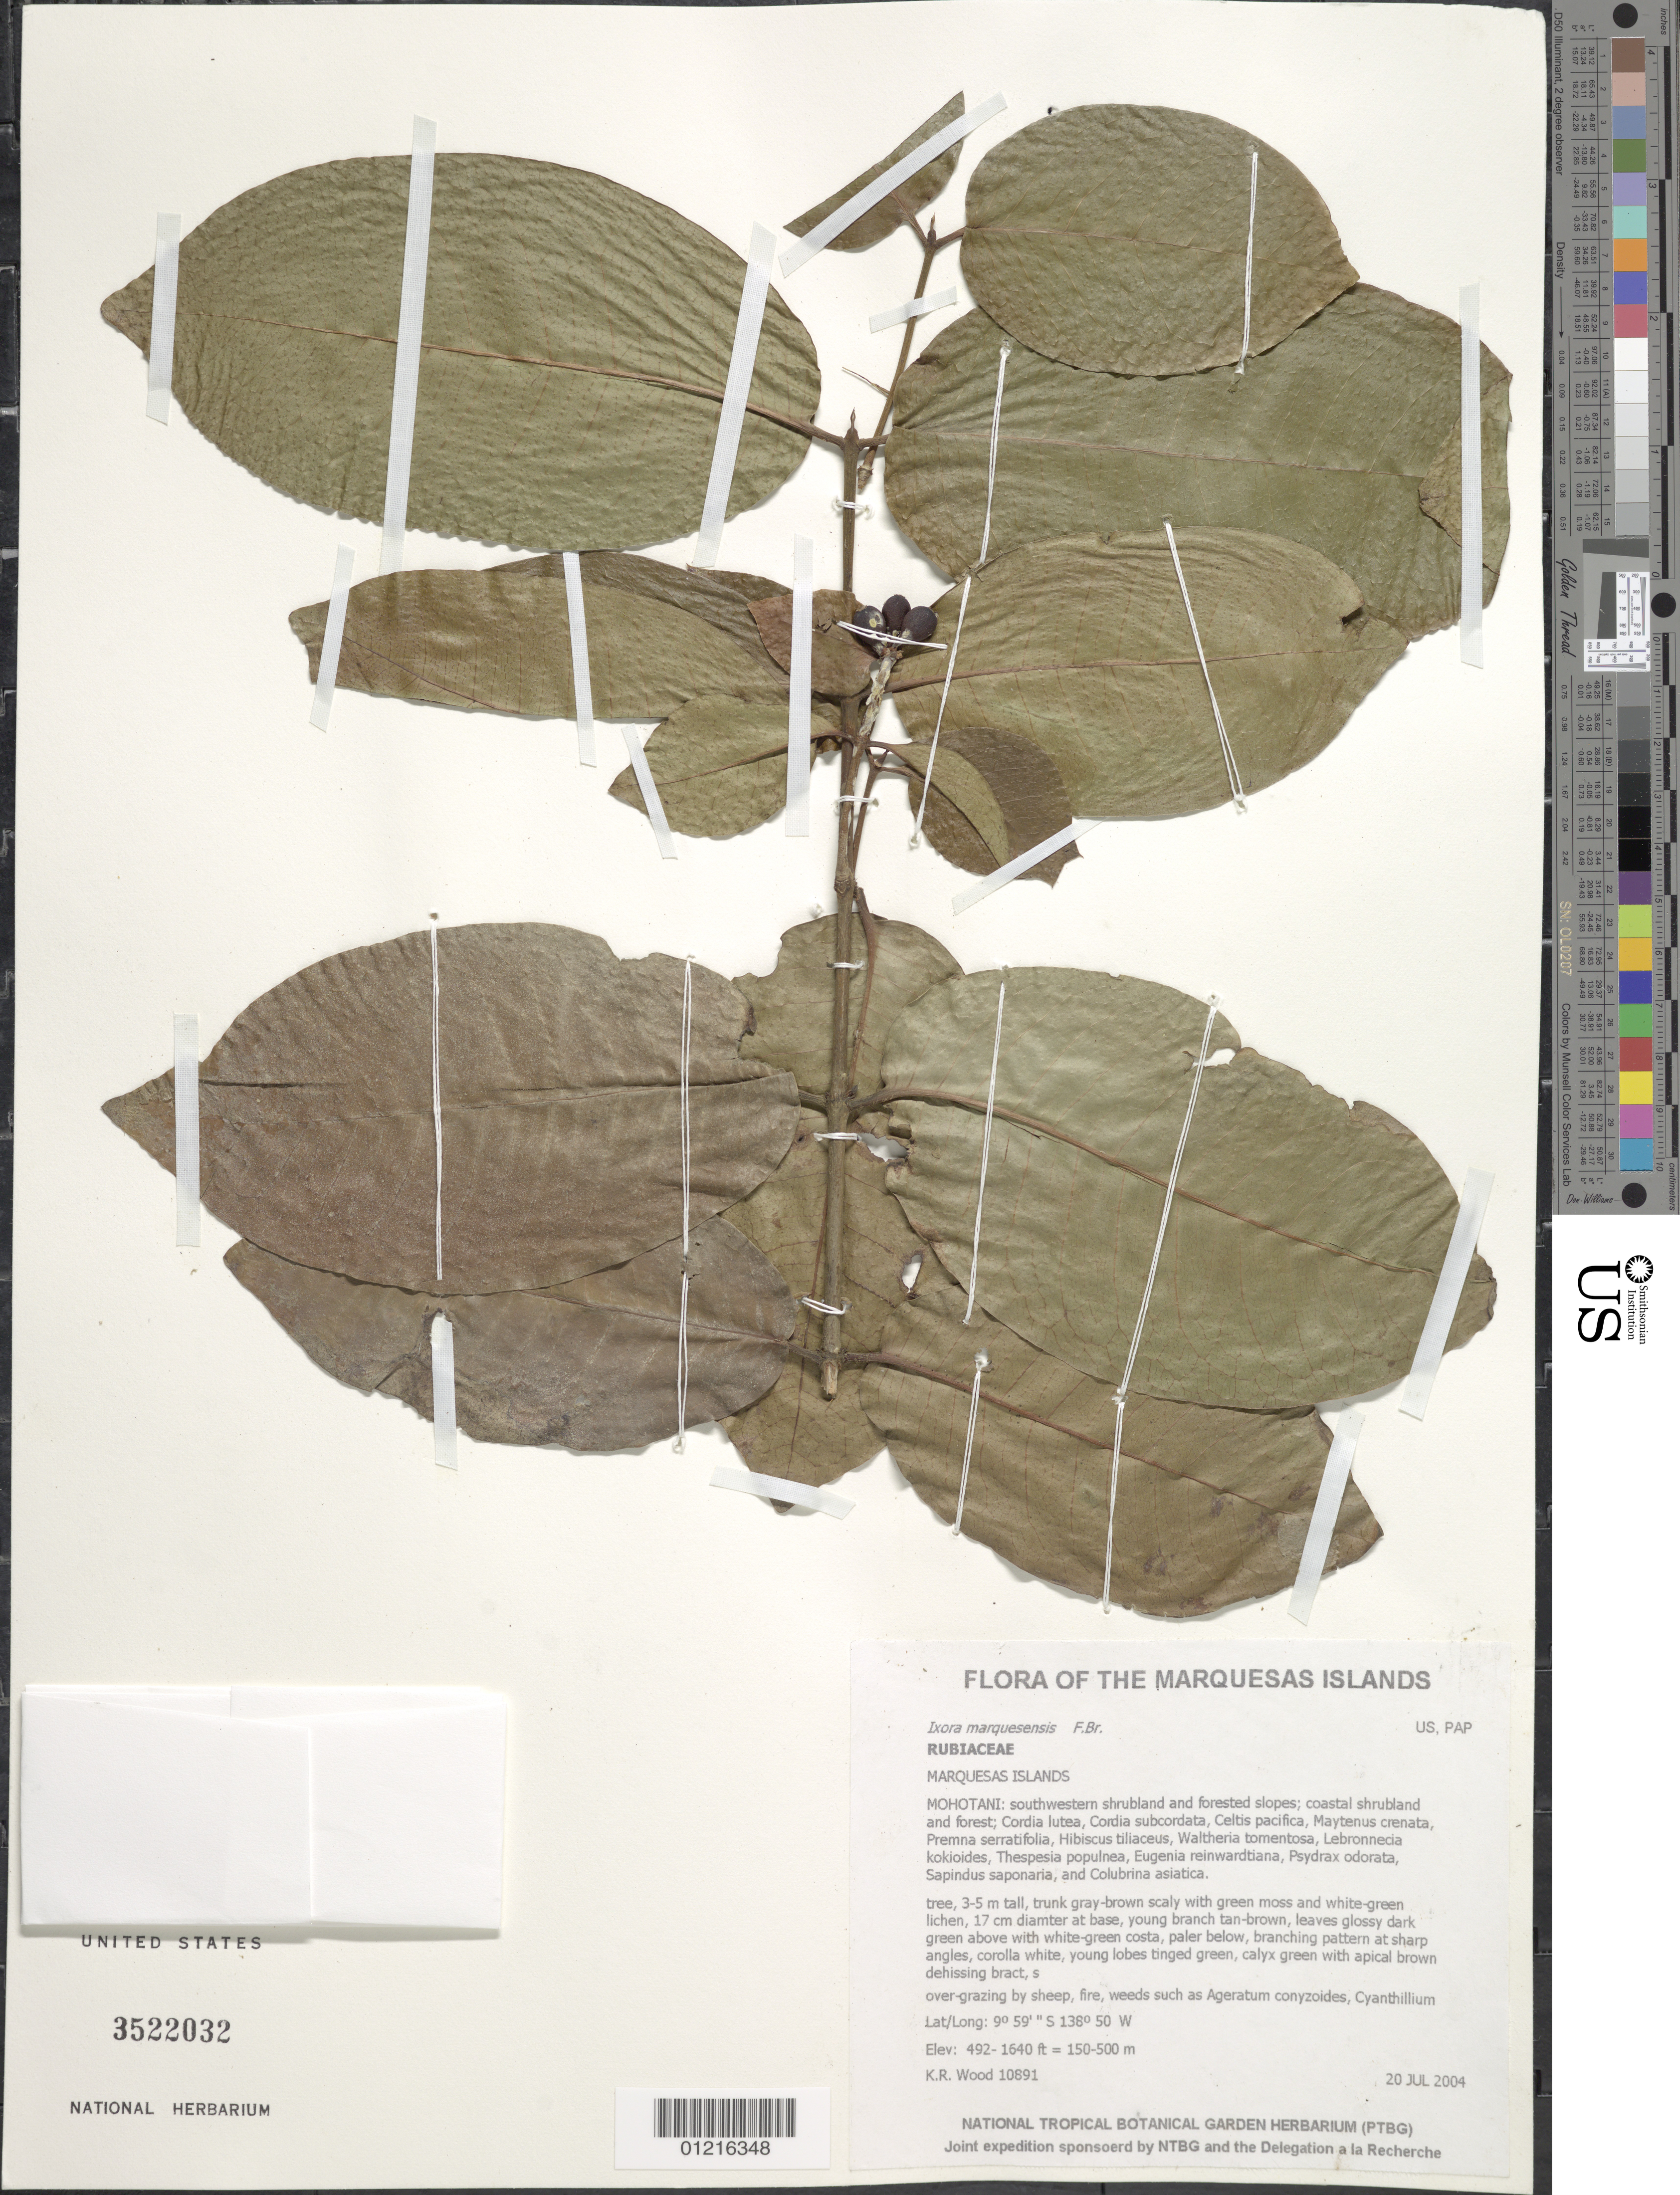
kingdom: Plantae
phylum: Tracheophyta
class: Magnoliopsida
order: Gentianales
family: Rubiaceae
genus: Ixora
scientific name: Ixora marquesensis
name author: F. Br.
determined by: Lorence, David H.; Wagner, W. H.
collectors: K. R. Wood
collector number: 10891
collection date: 2004-07-20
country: French Polynesia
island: Mohotani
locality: Southwestern shrubland and forested slopes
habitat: Coastal shrubland and forest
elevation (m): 150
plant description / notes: Over-grazing by sheep, fire, weeds such as Ageratum conyzoides, Cyanthillium cinereum, Chamaesyce hirta, Senna occidentalis, Ocimum gratissimum, Abutilon hirtum, Passiflora foetida, Rhynchelytrum repens, and Urochloa reptans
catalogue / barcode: US 3522032